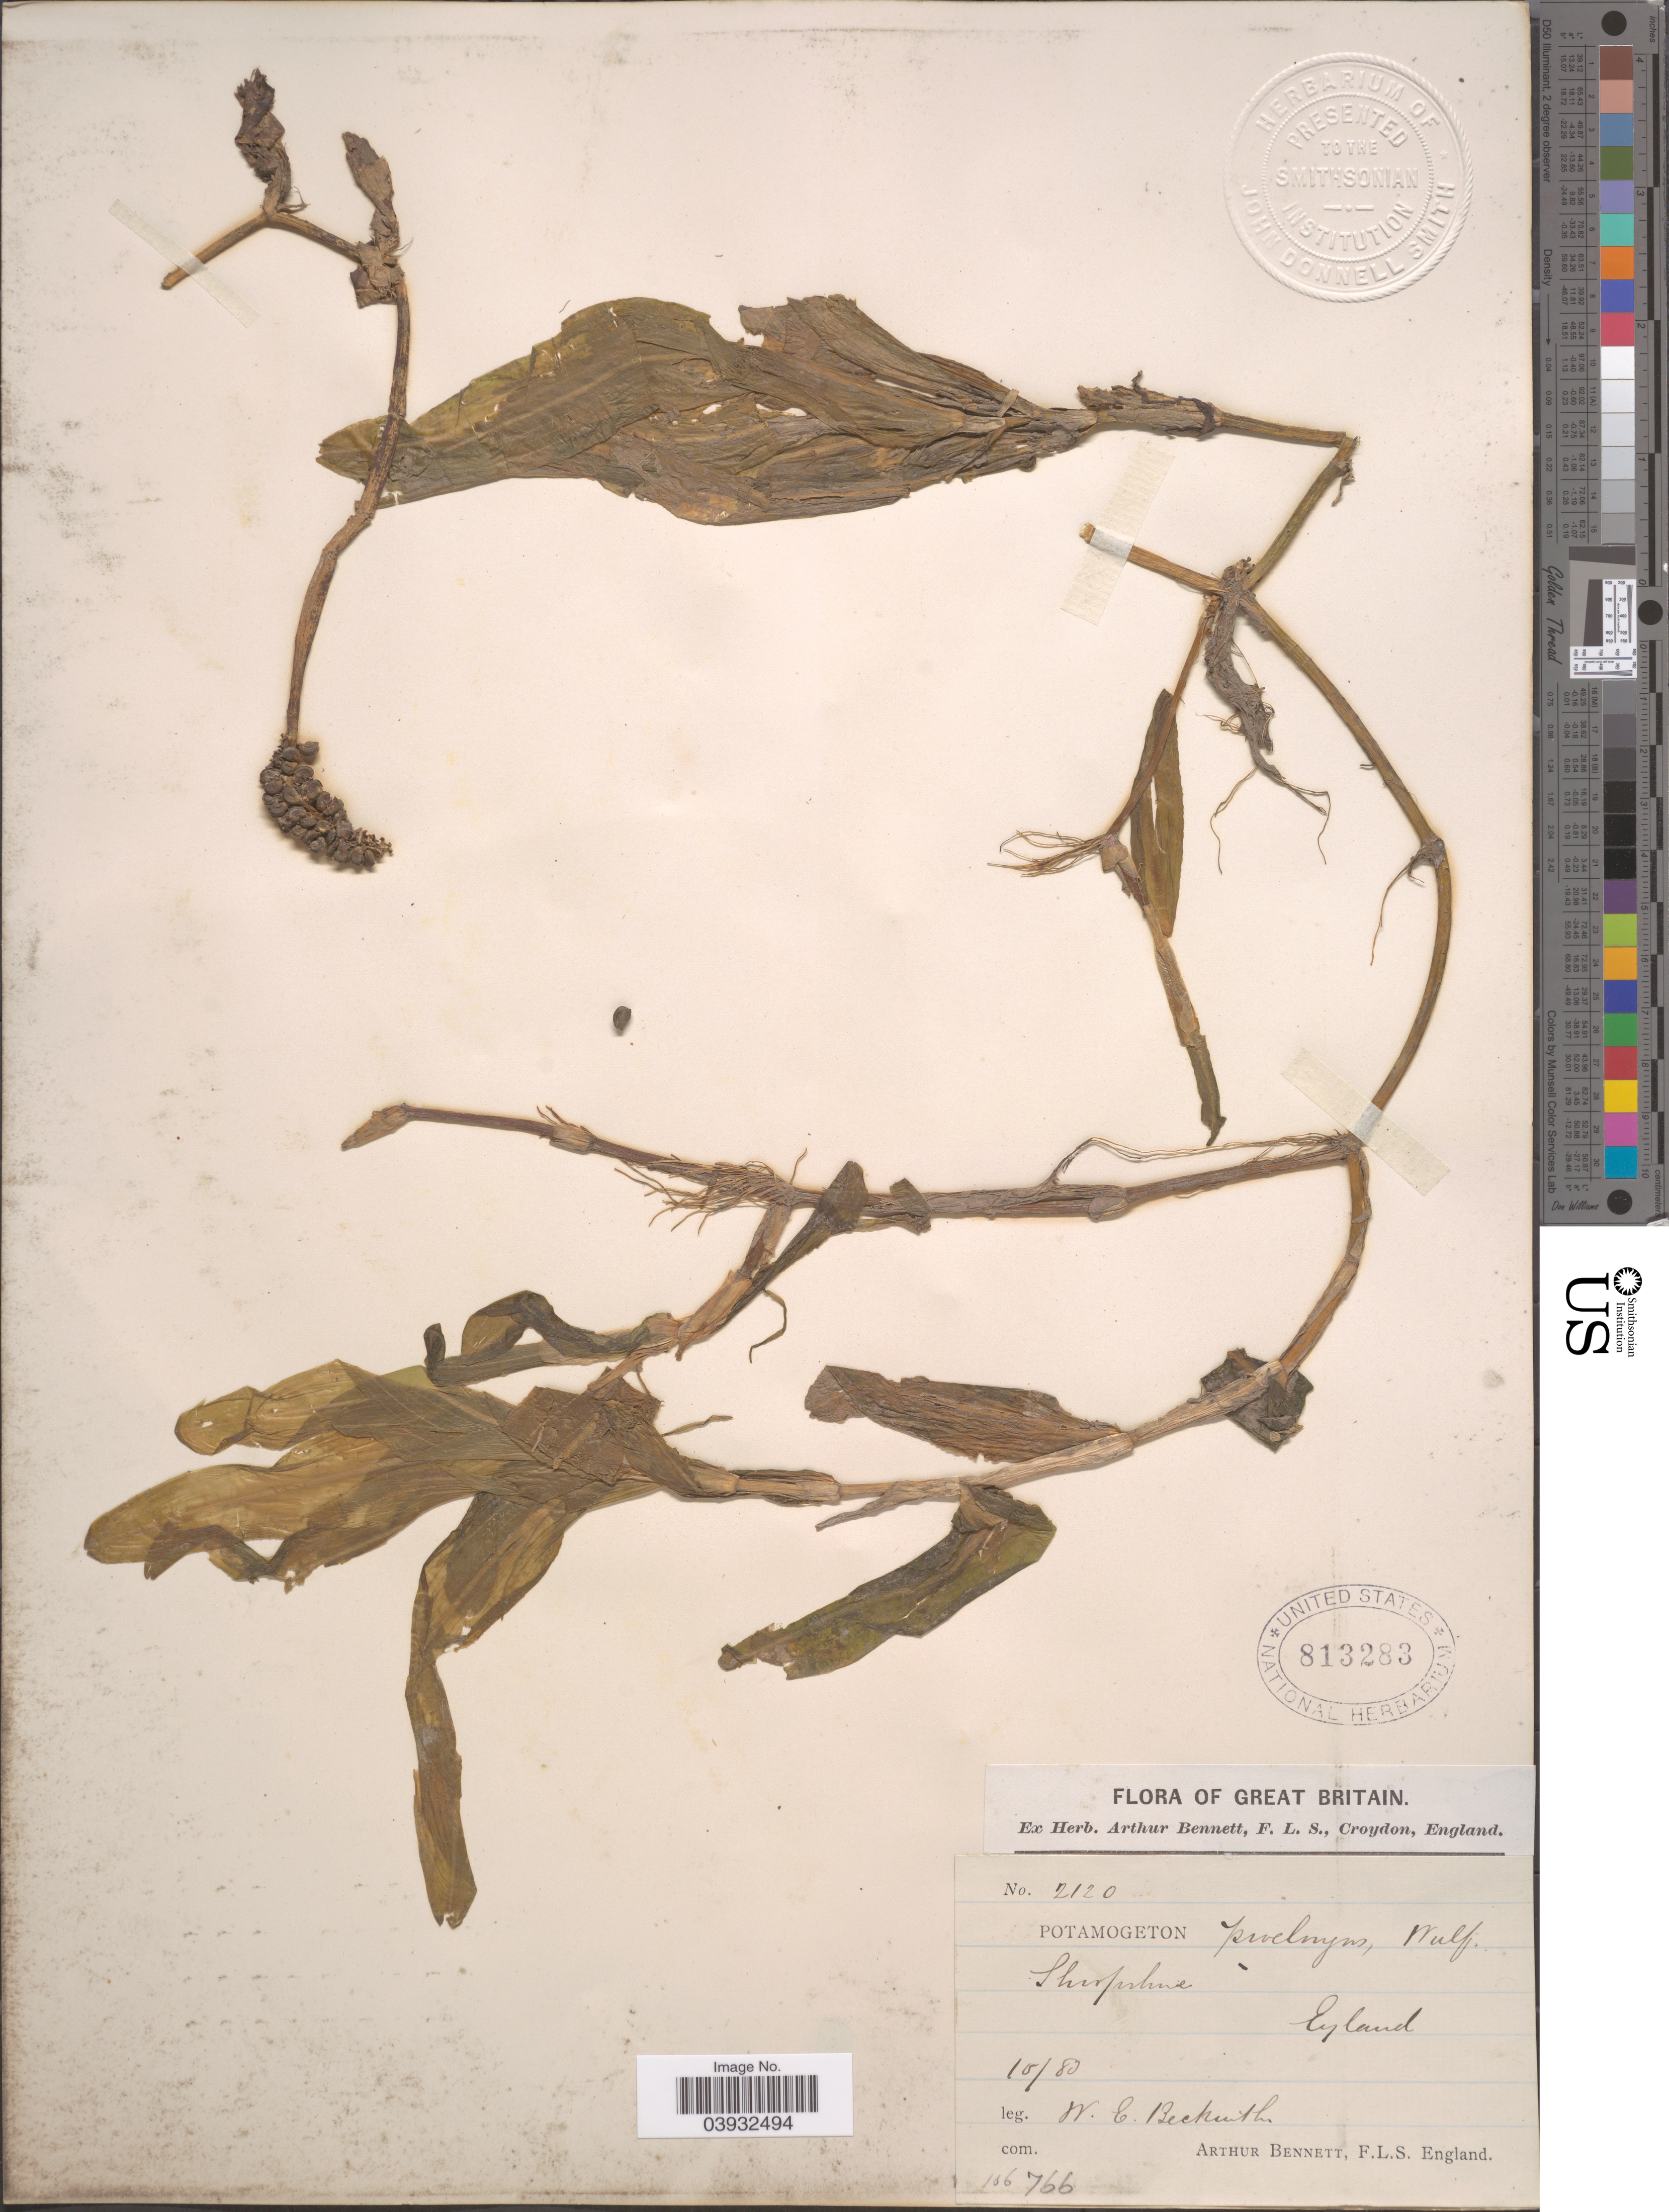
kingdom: Plantae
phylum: Tracheophyta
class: Liliopsida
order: Alismatales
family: Potamogetonaceae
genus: Potamogeton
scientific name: Potamogeton praelongus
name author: Wulfen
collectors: W. Beckwith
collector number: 2120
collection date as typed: Transcribed d/m/y: /10/80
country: United Kingdom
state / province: England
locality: Shropshire.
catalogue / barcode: US 813283